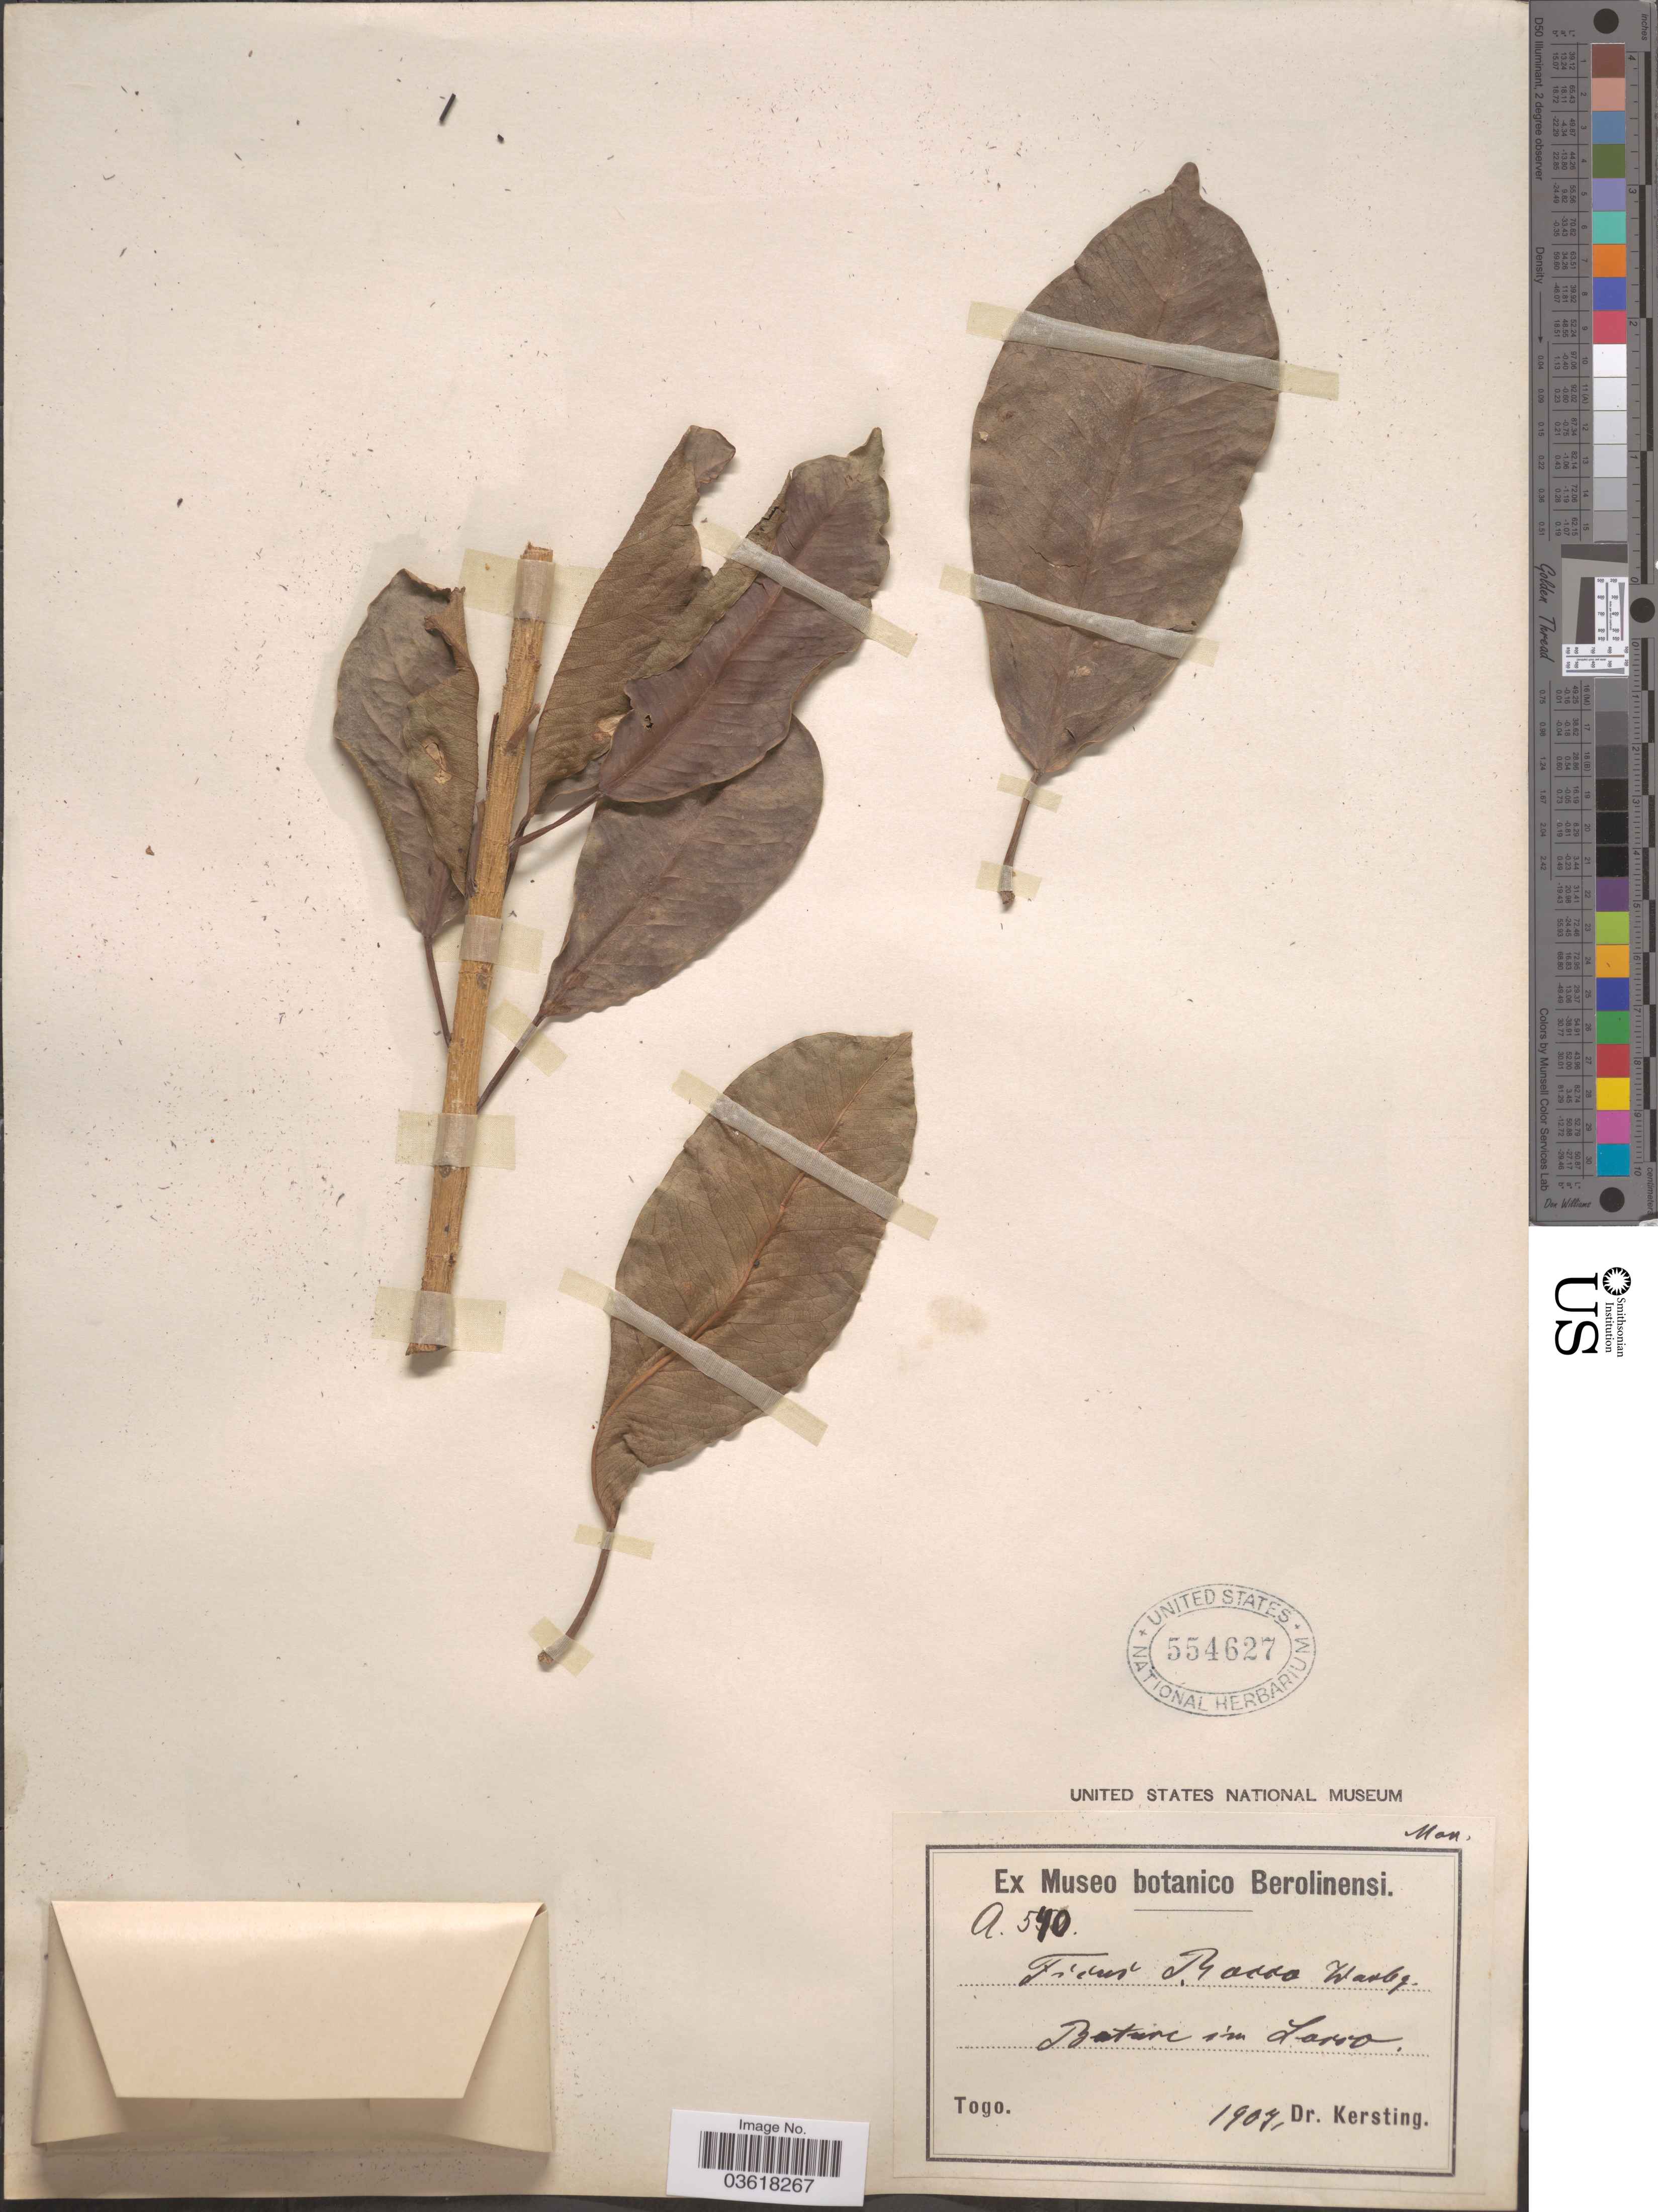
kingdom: Plantae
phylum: Tracheophyta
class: Magnoliopsida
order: Rosales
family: Moraceae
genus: Ficus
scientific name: Ficus sp.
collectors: -. Kersting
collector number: A540*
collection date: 1907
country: Togo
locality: Baturi im Larro.*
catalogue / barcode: US 554627